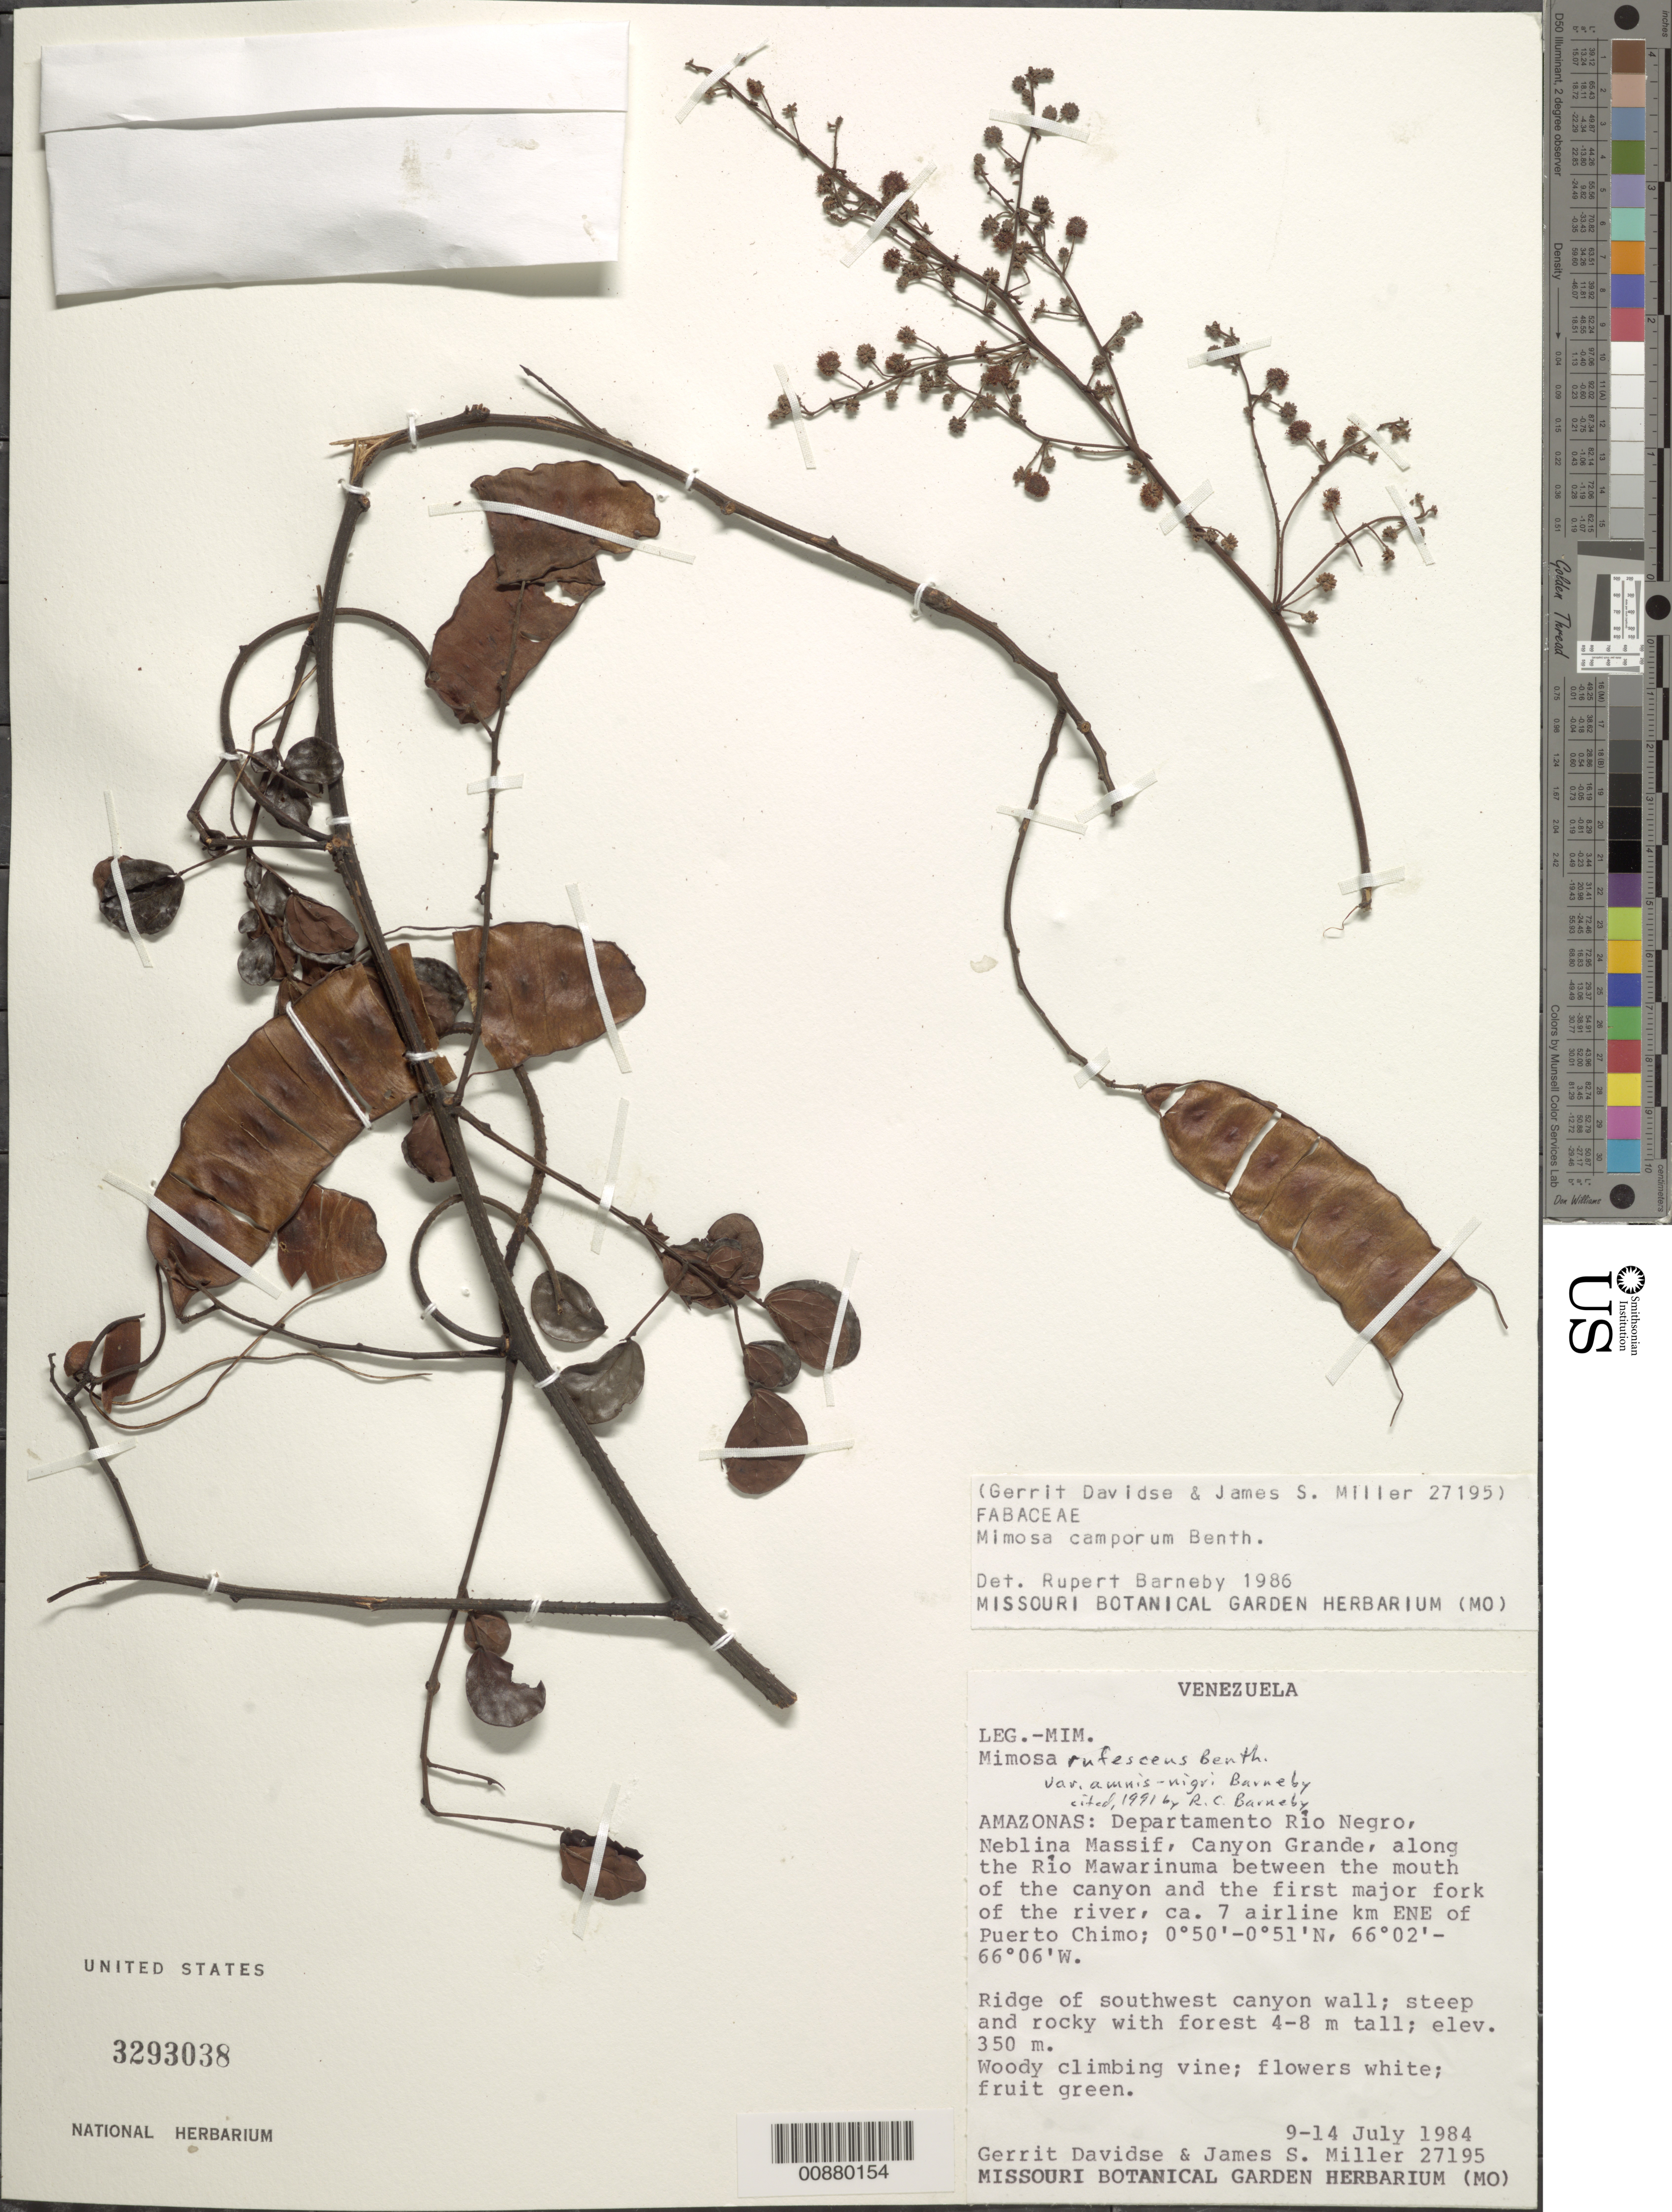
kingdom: Plantae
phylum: Tracheophyta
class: Magnoliopsida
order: Fabales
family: Fabaceae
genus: Mimosa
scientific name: Mimosa rufescens var. amnis-nigri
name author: Barneby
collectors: G. Davidse & J. S. Miller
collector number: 27195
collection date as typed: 9-Jul-84 to 14-Jul-84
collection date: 1984-07-09/1984-07-14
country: Venezuela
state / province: Amazonas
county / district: Río Negro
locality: Neblina Massif, Canyon Grande, along Río Mawarinuma, 7 airline km E-NE of Puerto Chimo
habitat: Ridge of SW canyon wall; steep and rocky with forest 4-8m tall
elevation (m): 350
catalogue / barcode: US 3293038